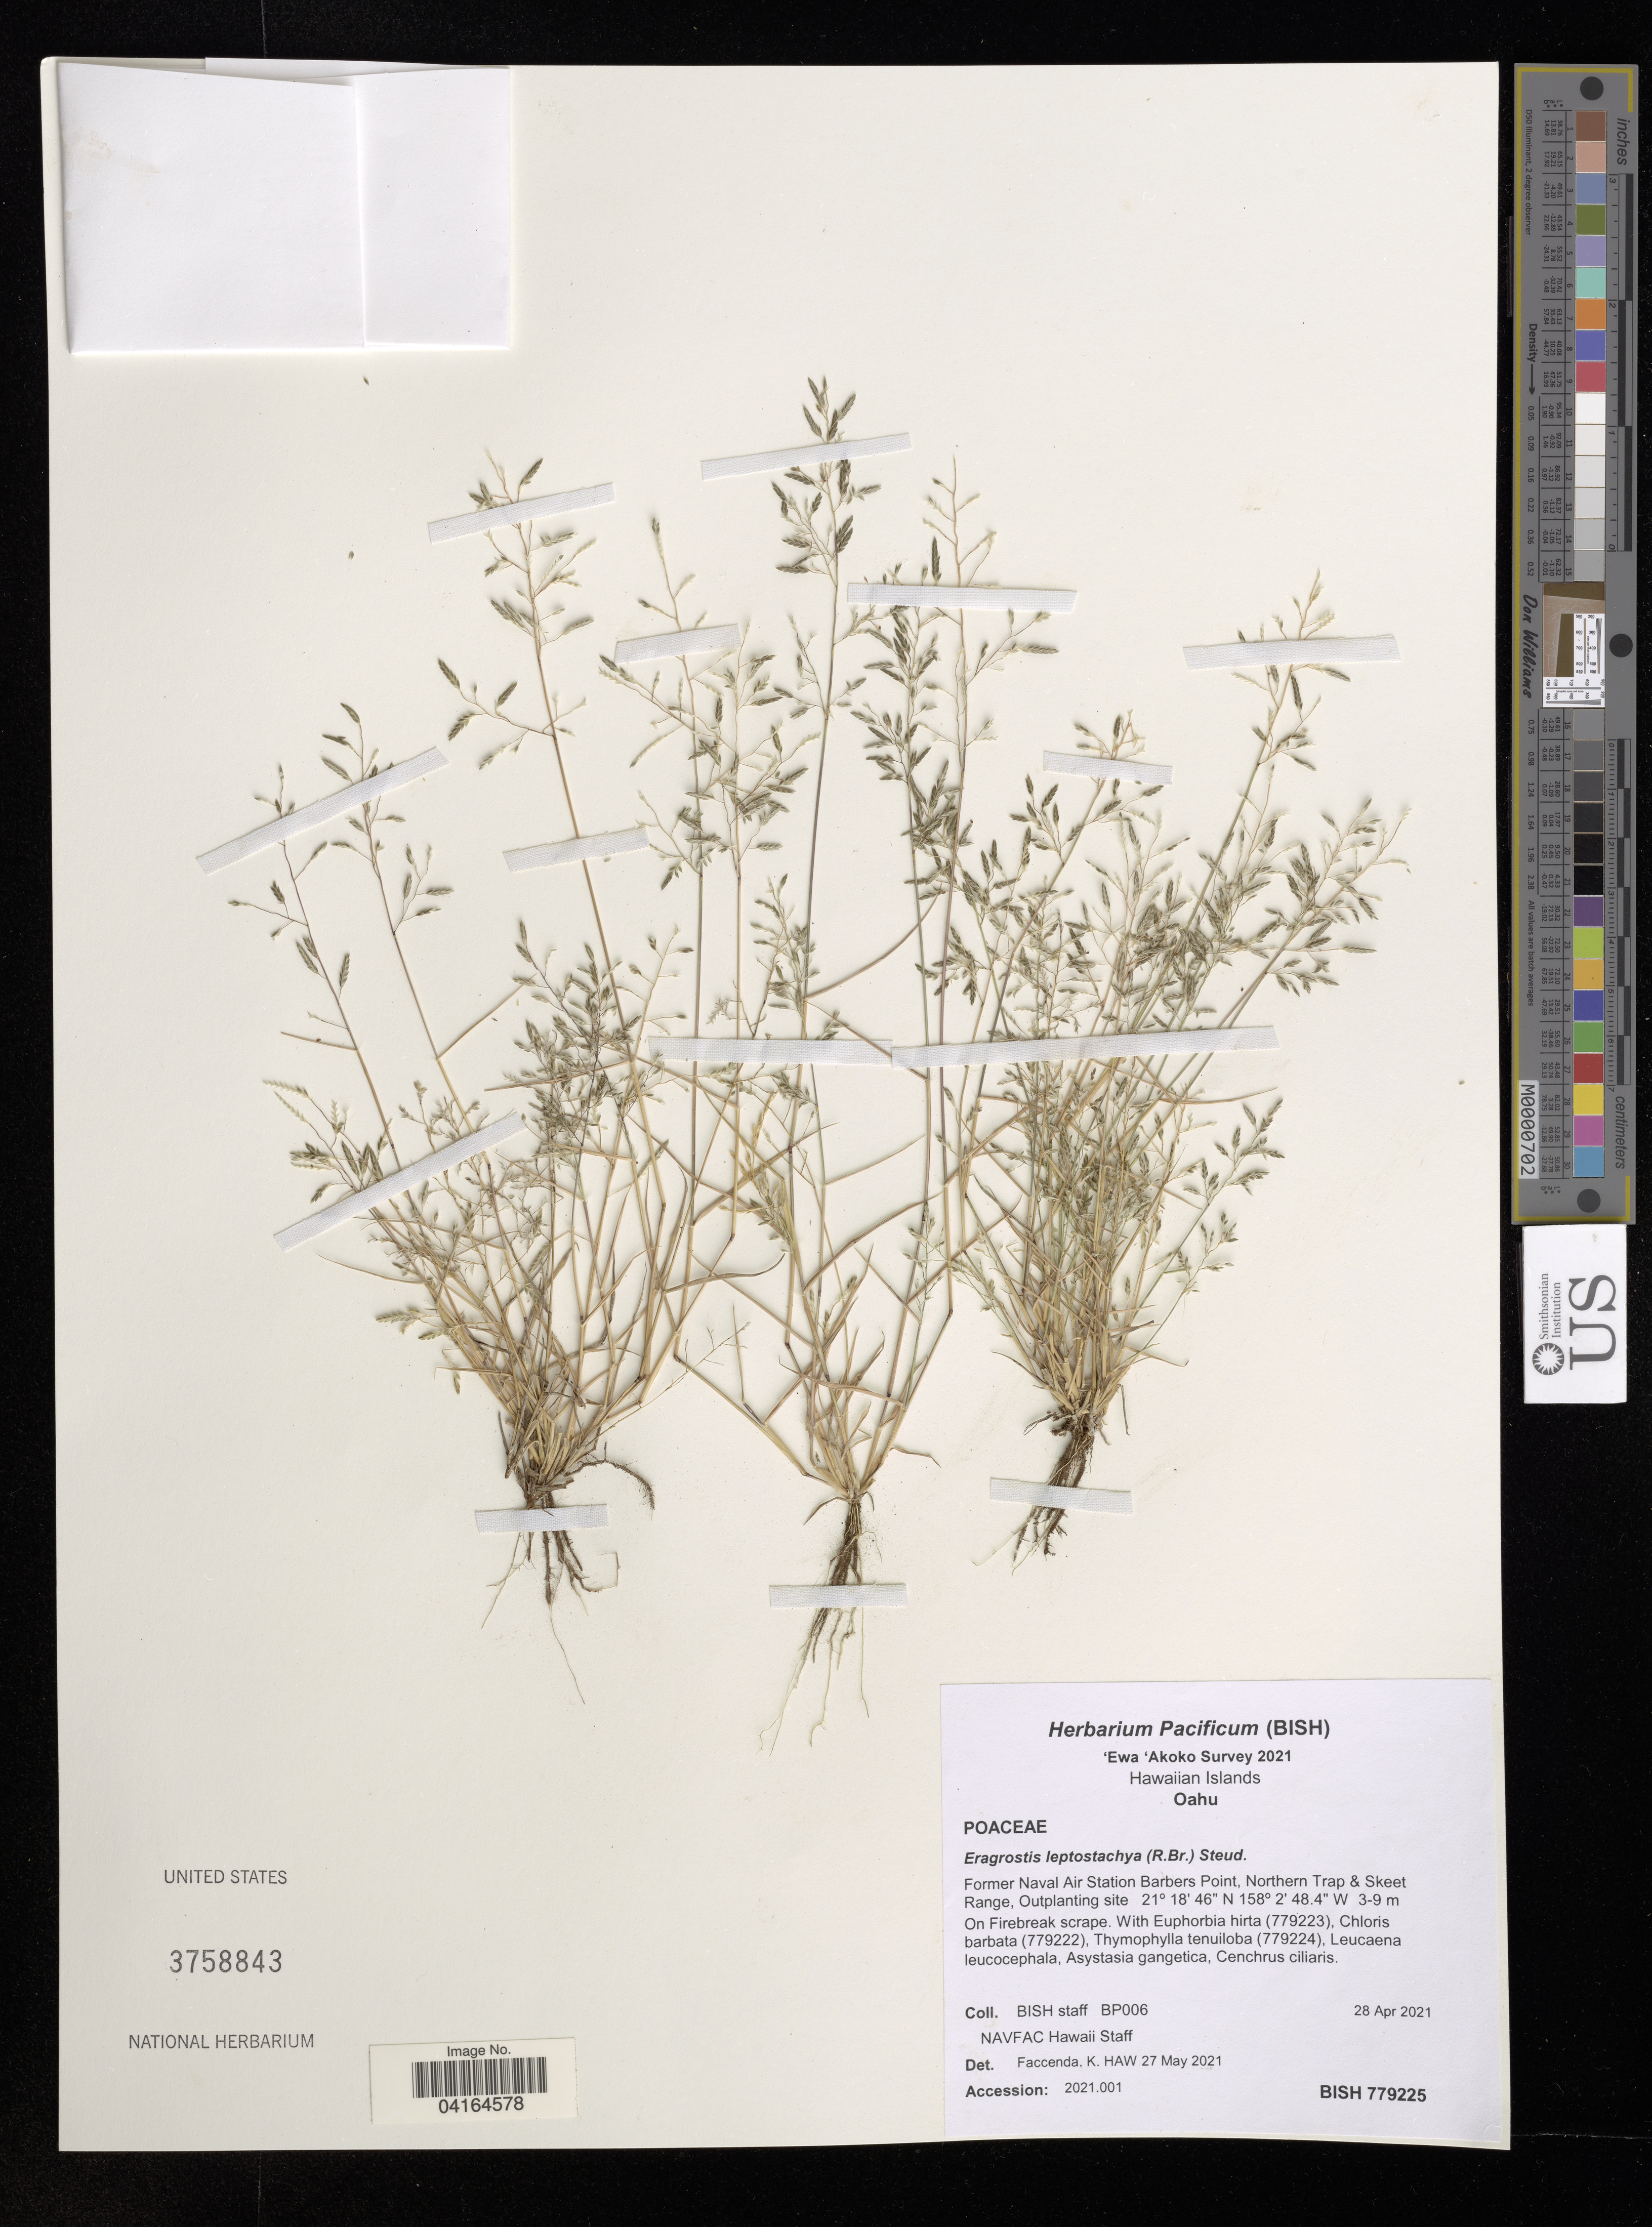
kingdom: Plantae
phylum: Tracheophyta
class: Liliopsida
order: Poales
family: Poaceae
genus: Eragrostis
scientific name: Eragrostis leptostachya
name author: (R. Br.) Steud.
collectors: Bernice P. Bishop Museum & N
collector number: BP006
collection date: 2021-04-28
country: United States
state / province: Hawaii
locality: Hawaiian Islands. Oahu. Former Naval Air Station Barbers Point, Northern Trap & Skeet Range, Outplanting site.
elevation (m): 3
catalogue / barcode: US 3758843